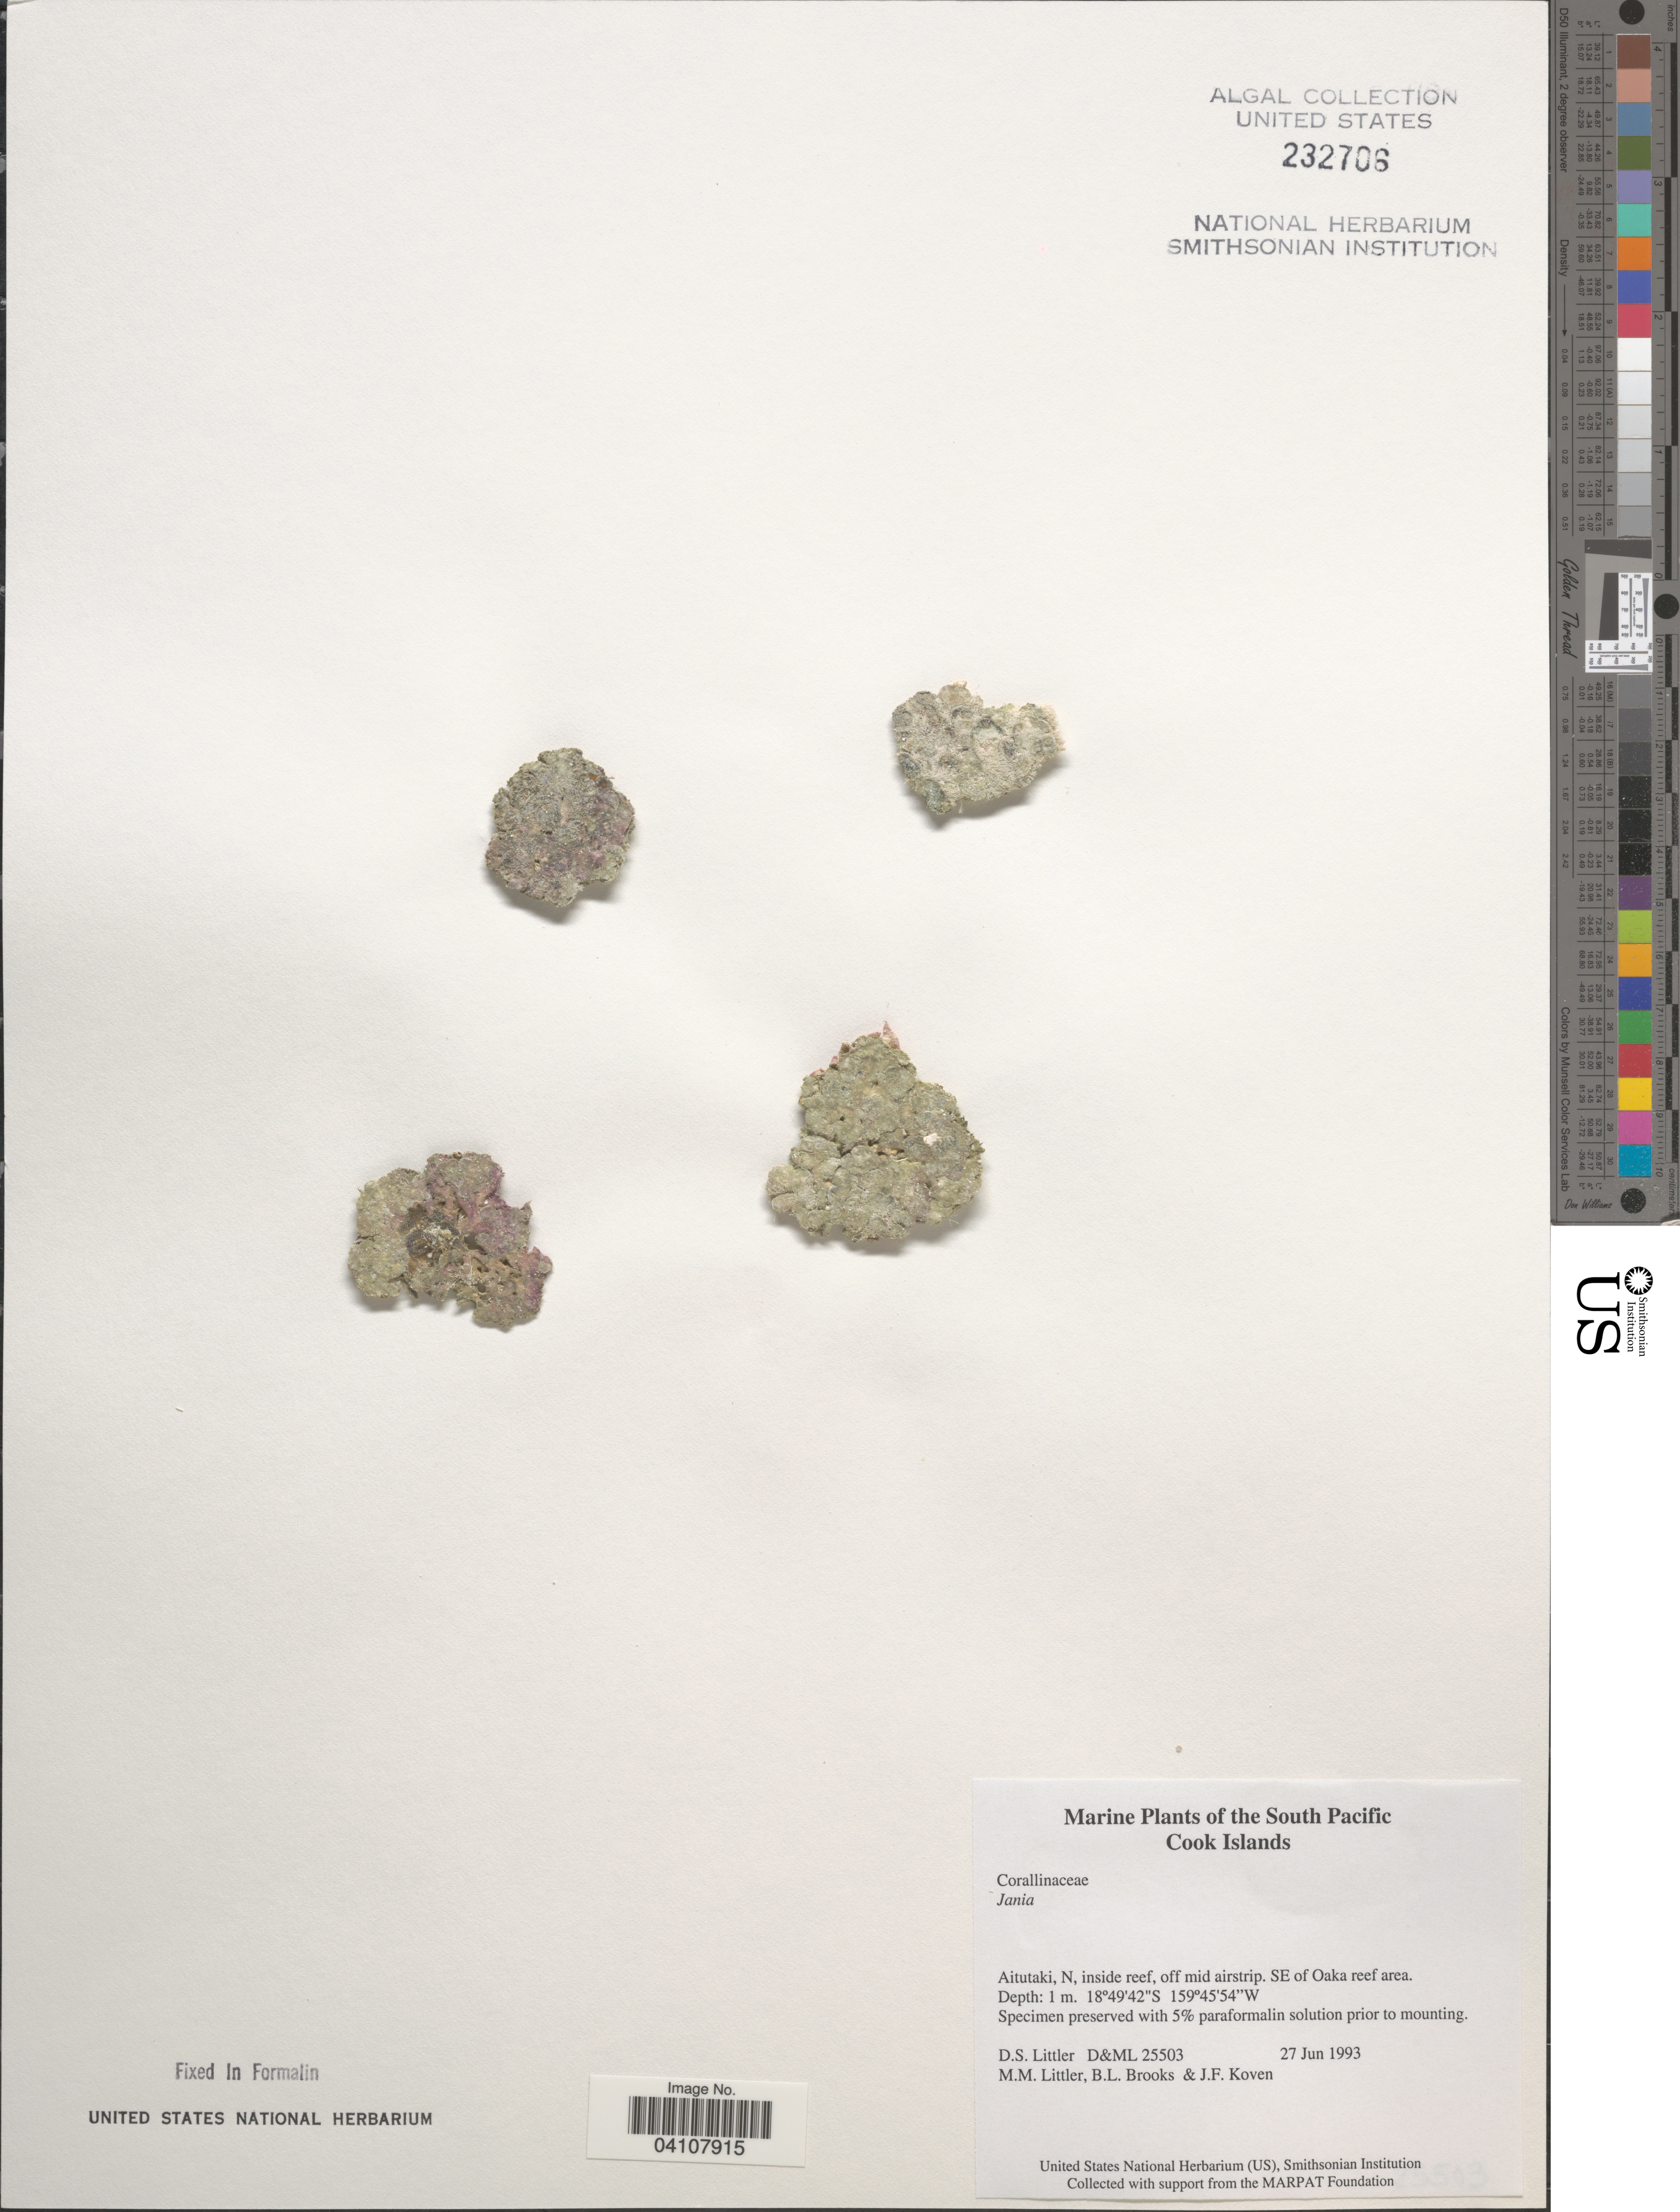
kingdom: Plantae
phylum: Rhodophyta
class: Florideophyceae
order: Corallinales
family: Corallinaceae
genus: Jania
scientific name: Jania sp.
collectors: D. S. Littler, B. Brooks & J. Koven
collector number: D&ML25503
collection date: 1993-06-27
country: Cook Islands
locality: The South Pacific. Aitutaki, N, inside reef, off mid airstrip, SE of Oaka reef area.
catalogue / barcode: US 232706